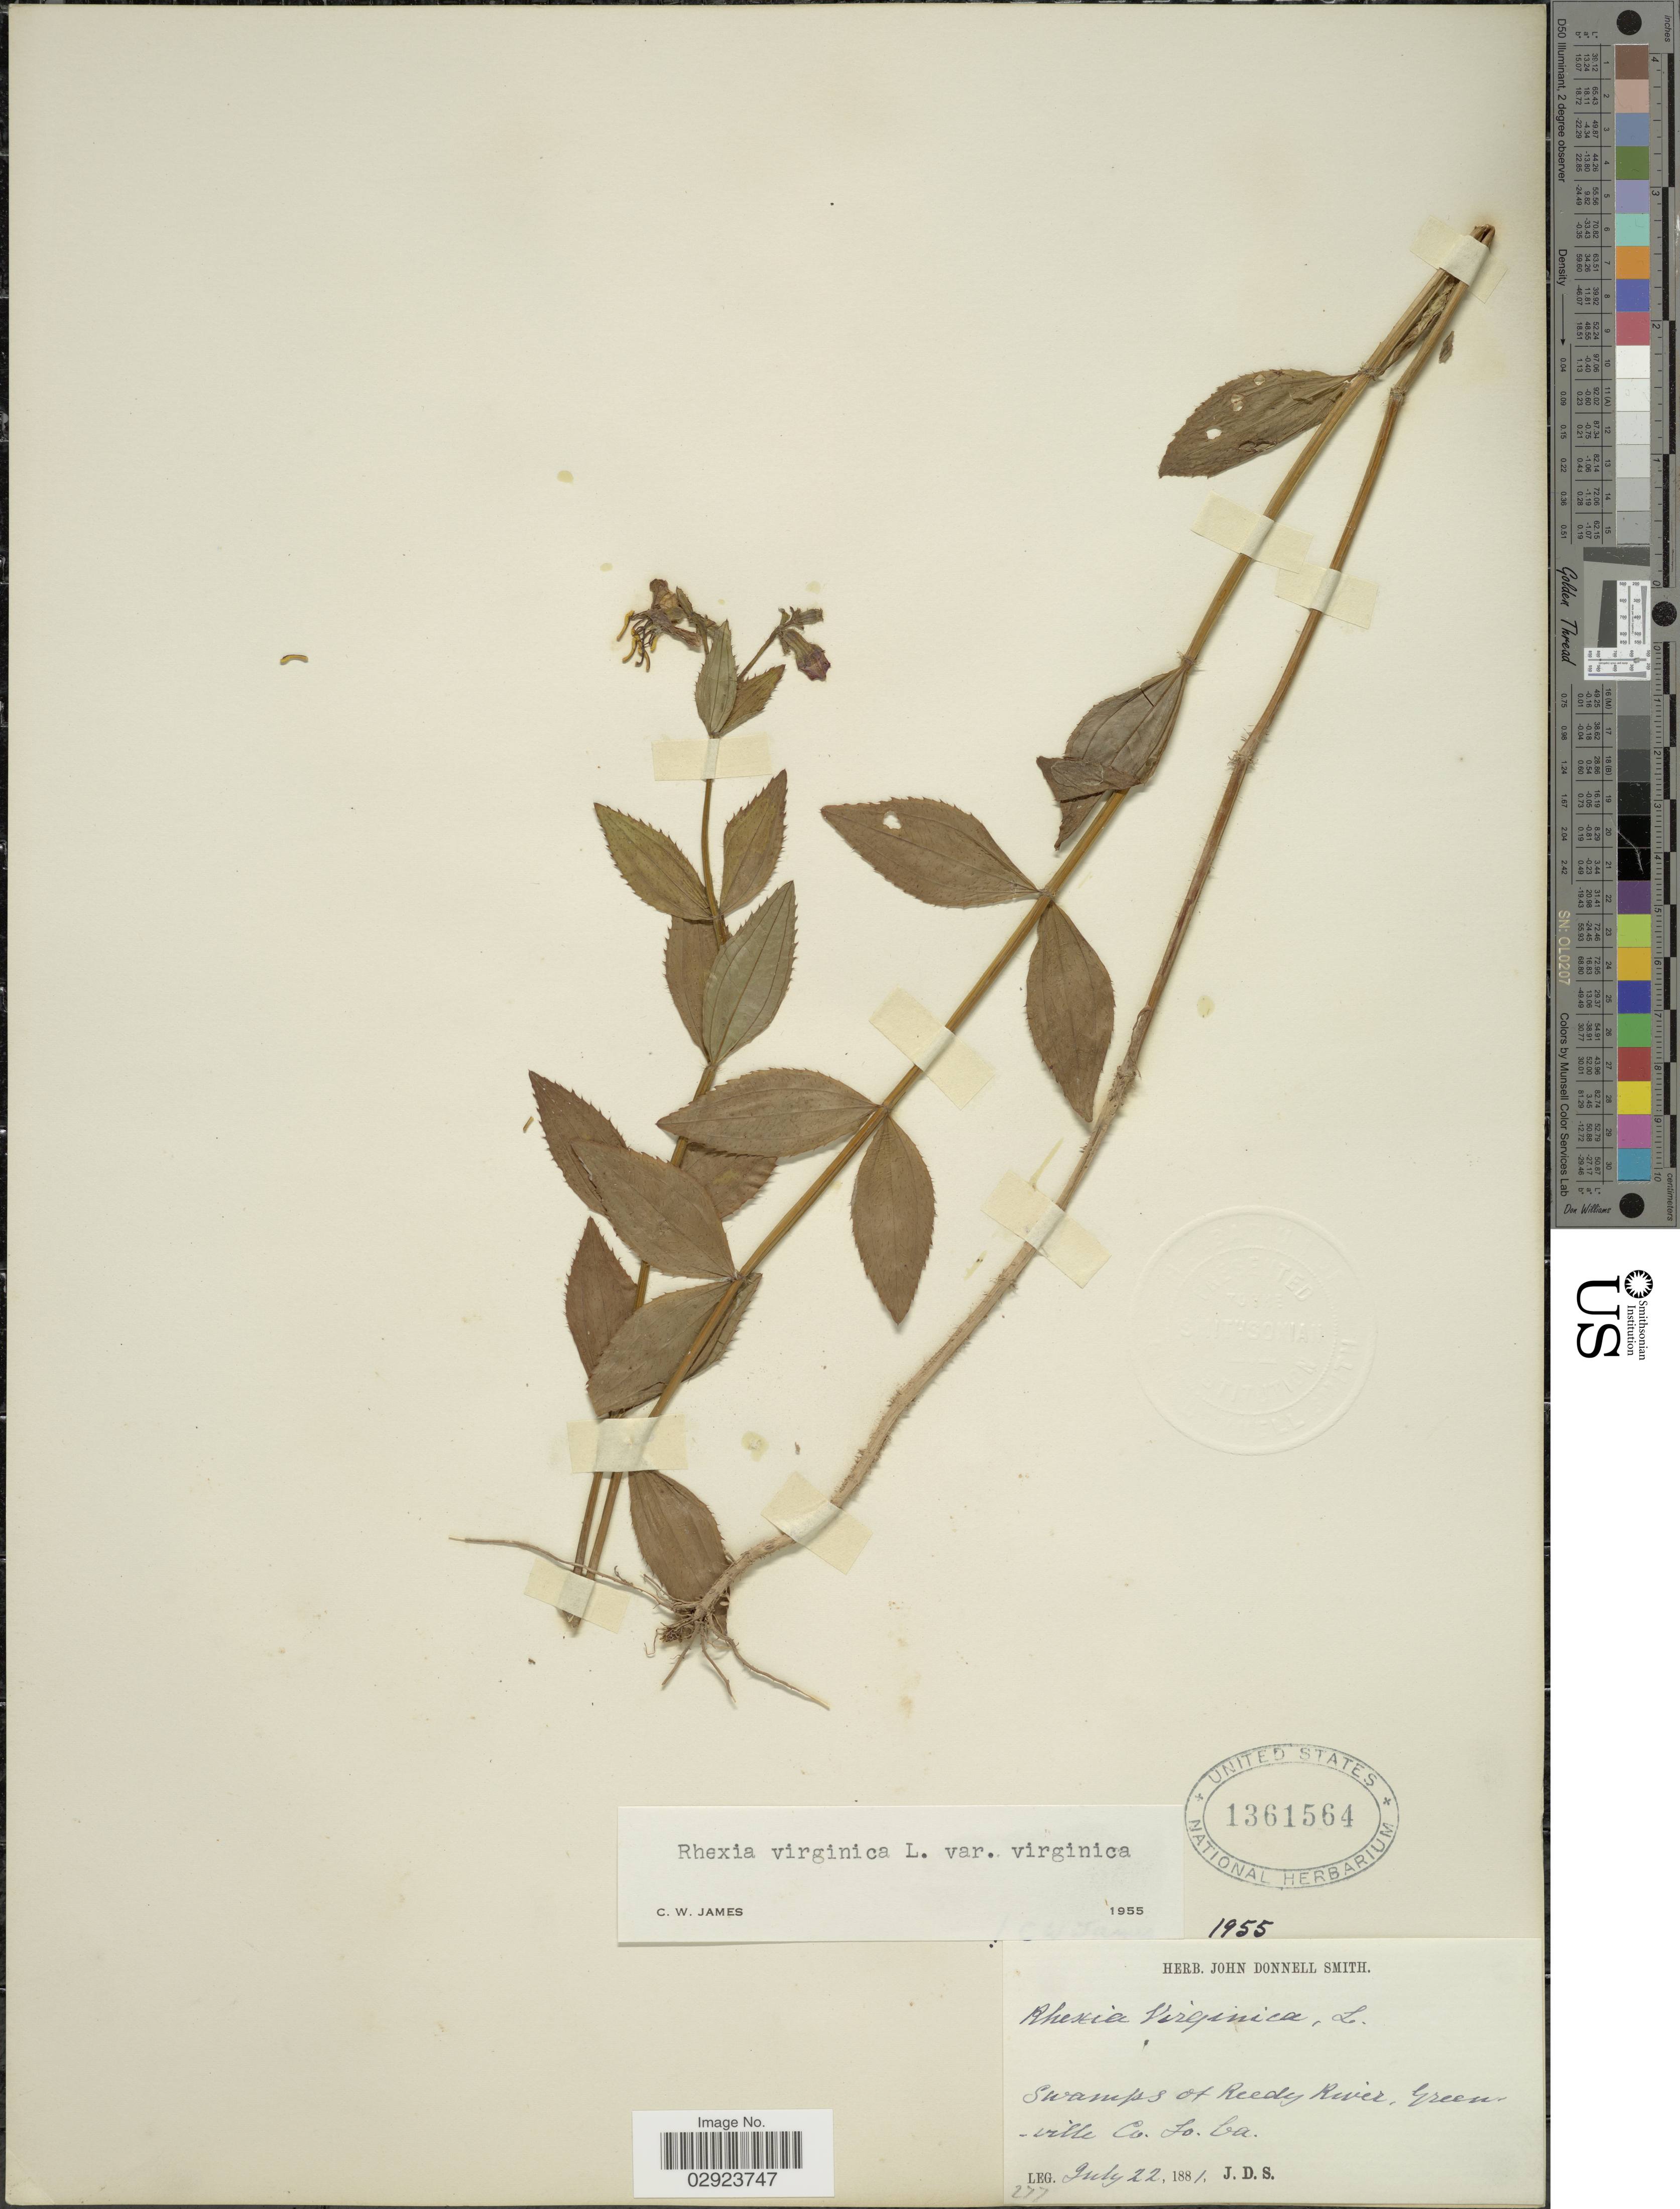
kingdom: Plantae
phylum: Tracheophyta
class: Magnoliopsida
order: Myrtales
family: Melastomataceae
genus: Rhexia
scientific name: Rhexia virginica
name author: L.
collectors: J. Donnell Smith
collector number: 277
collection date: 1881-07-22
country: United States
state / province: South Carolina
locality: Swamps of Reedy River, Greenville Co. So. Ca.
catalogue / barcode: US 1361564